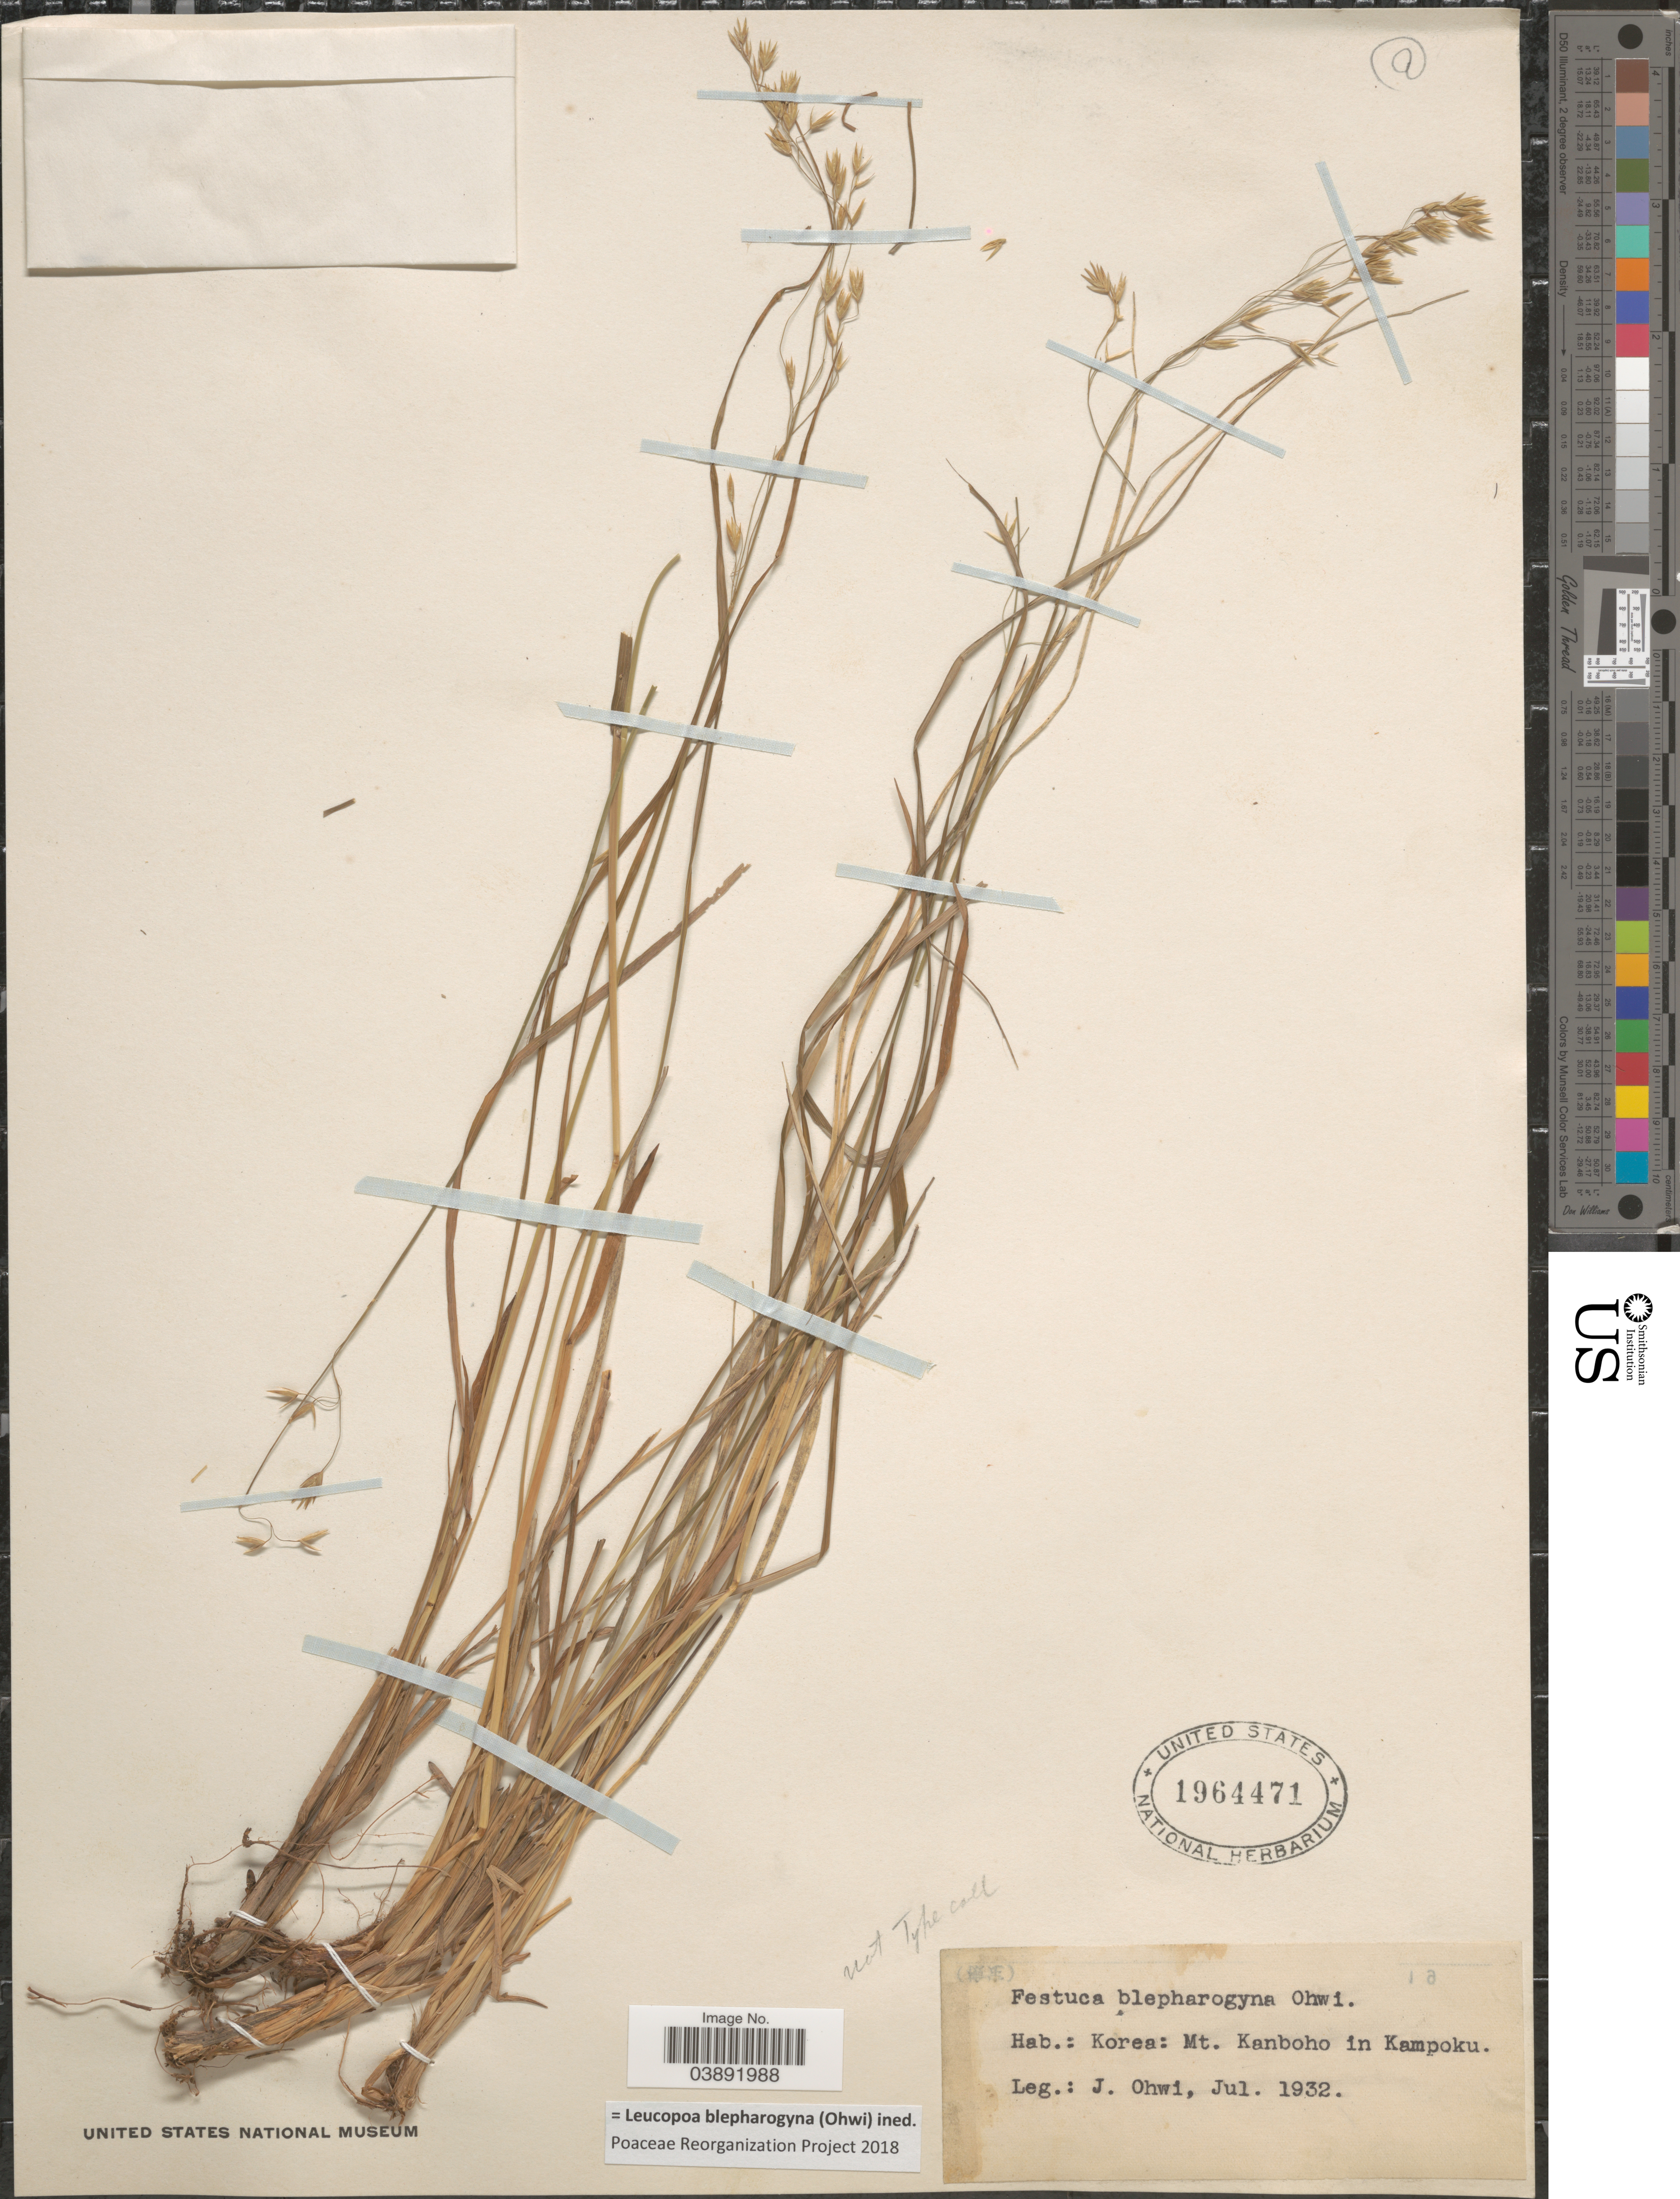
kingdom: Plantae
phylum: Tracheophyta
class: Liliopsida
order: Poales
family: Poaceae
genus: Leucopoa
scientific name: Leucopoa blepharogyna ined.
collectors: J. Ohwi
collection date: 1932-07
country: North Korea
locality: Mt. Kanboho in Kampoku.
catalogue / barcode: US 1964471